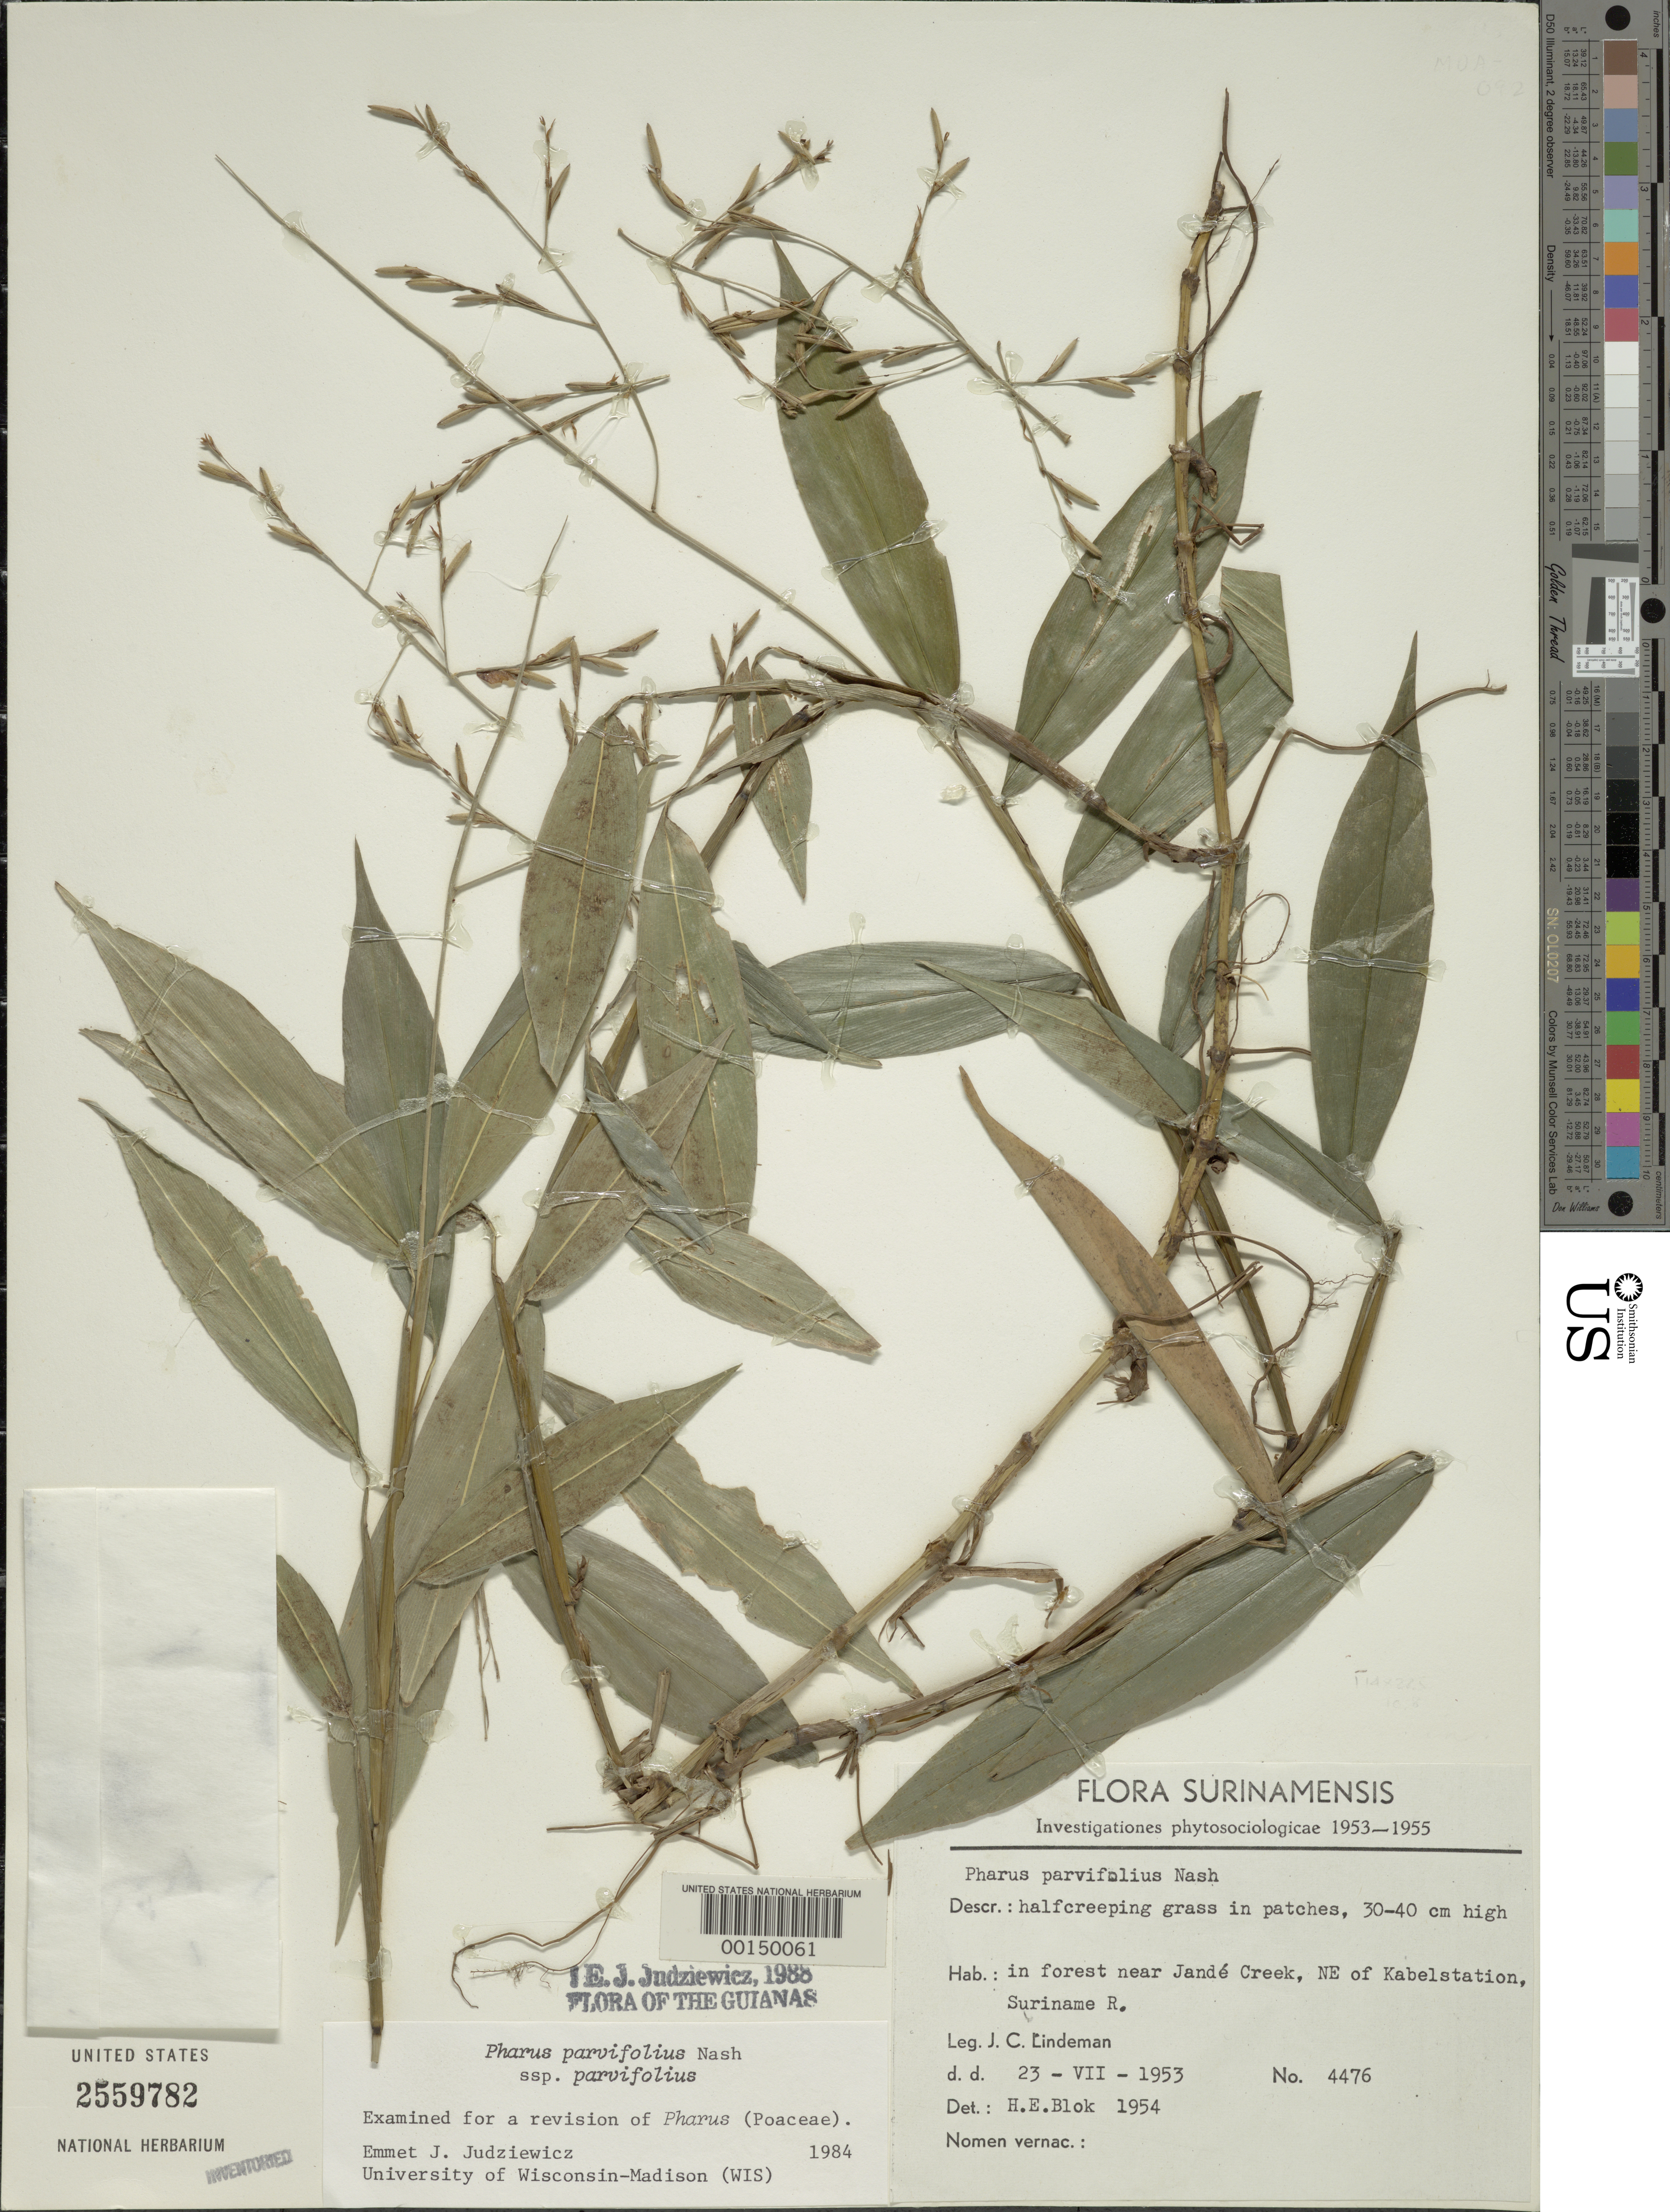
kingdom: Plantae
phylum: Tracheophyta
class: Liliopsida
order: Poales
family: Poaceae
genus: Pharus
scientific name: Pharus parvifolius subsp. parvifolius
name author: Nash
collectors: J. C. Lindeman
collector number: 4476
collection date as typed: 23 Jul 1953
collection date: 1953-07-23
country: Suriname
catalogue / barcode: US 2559782